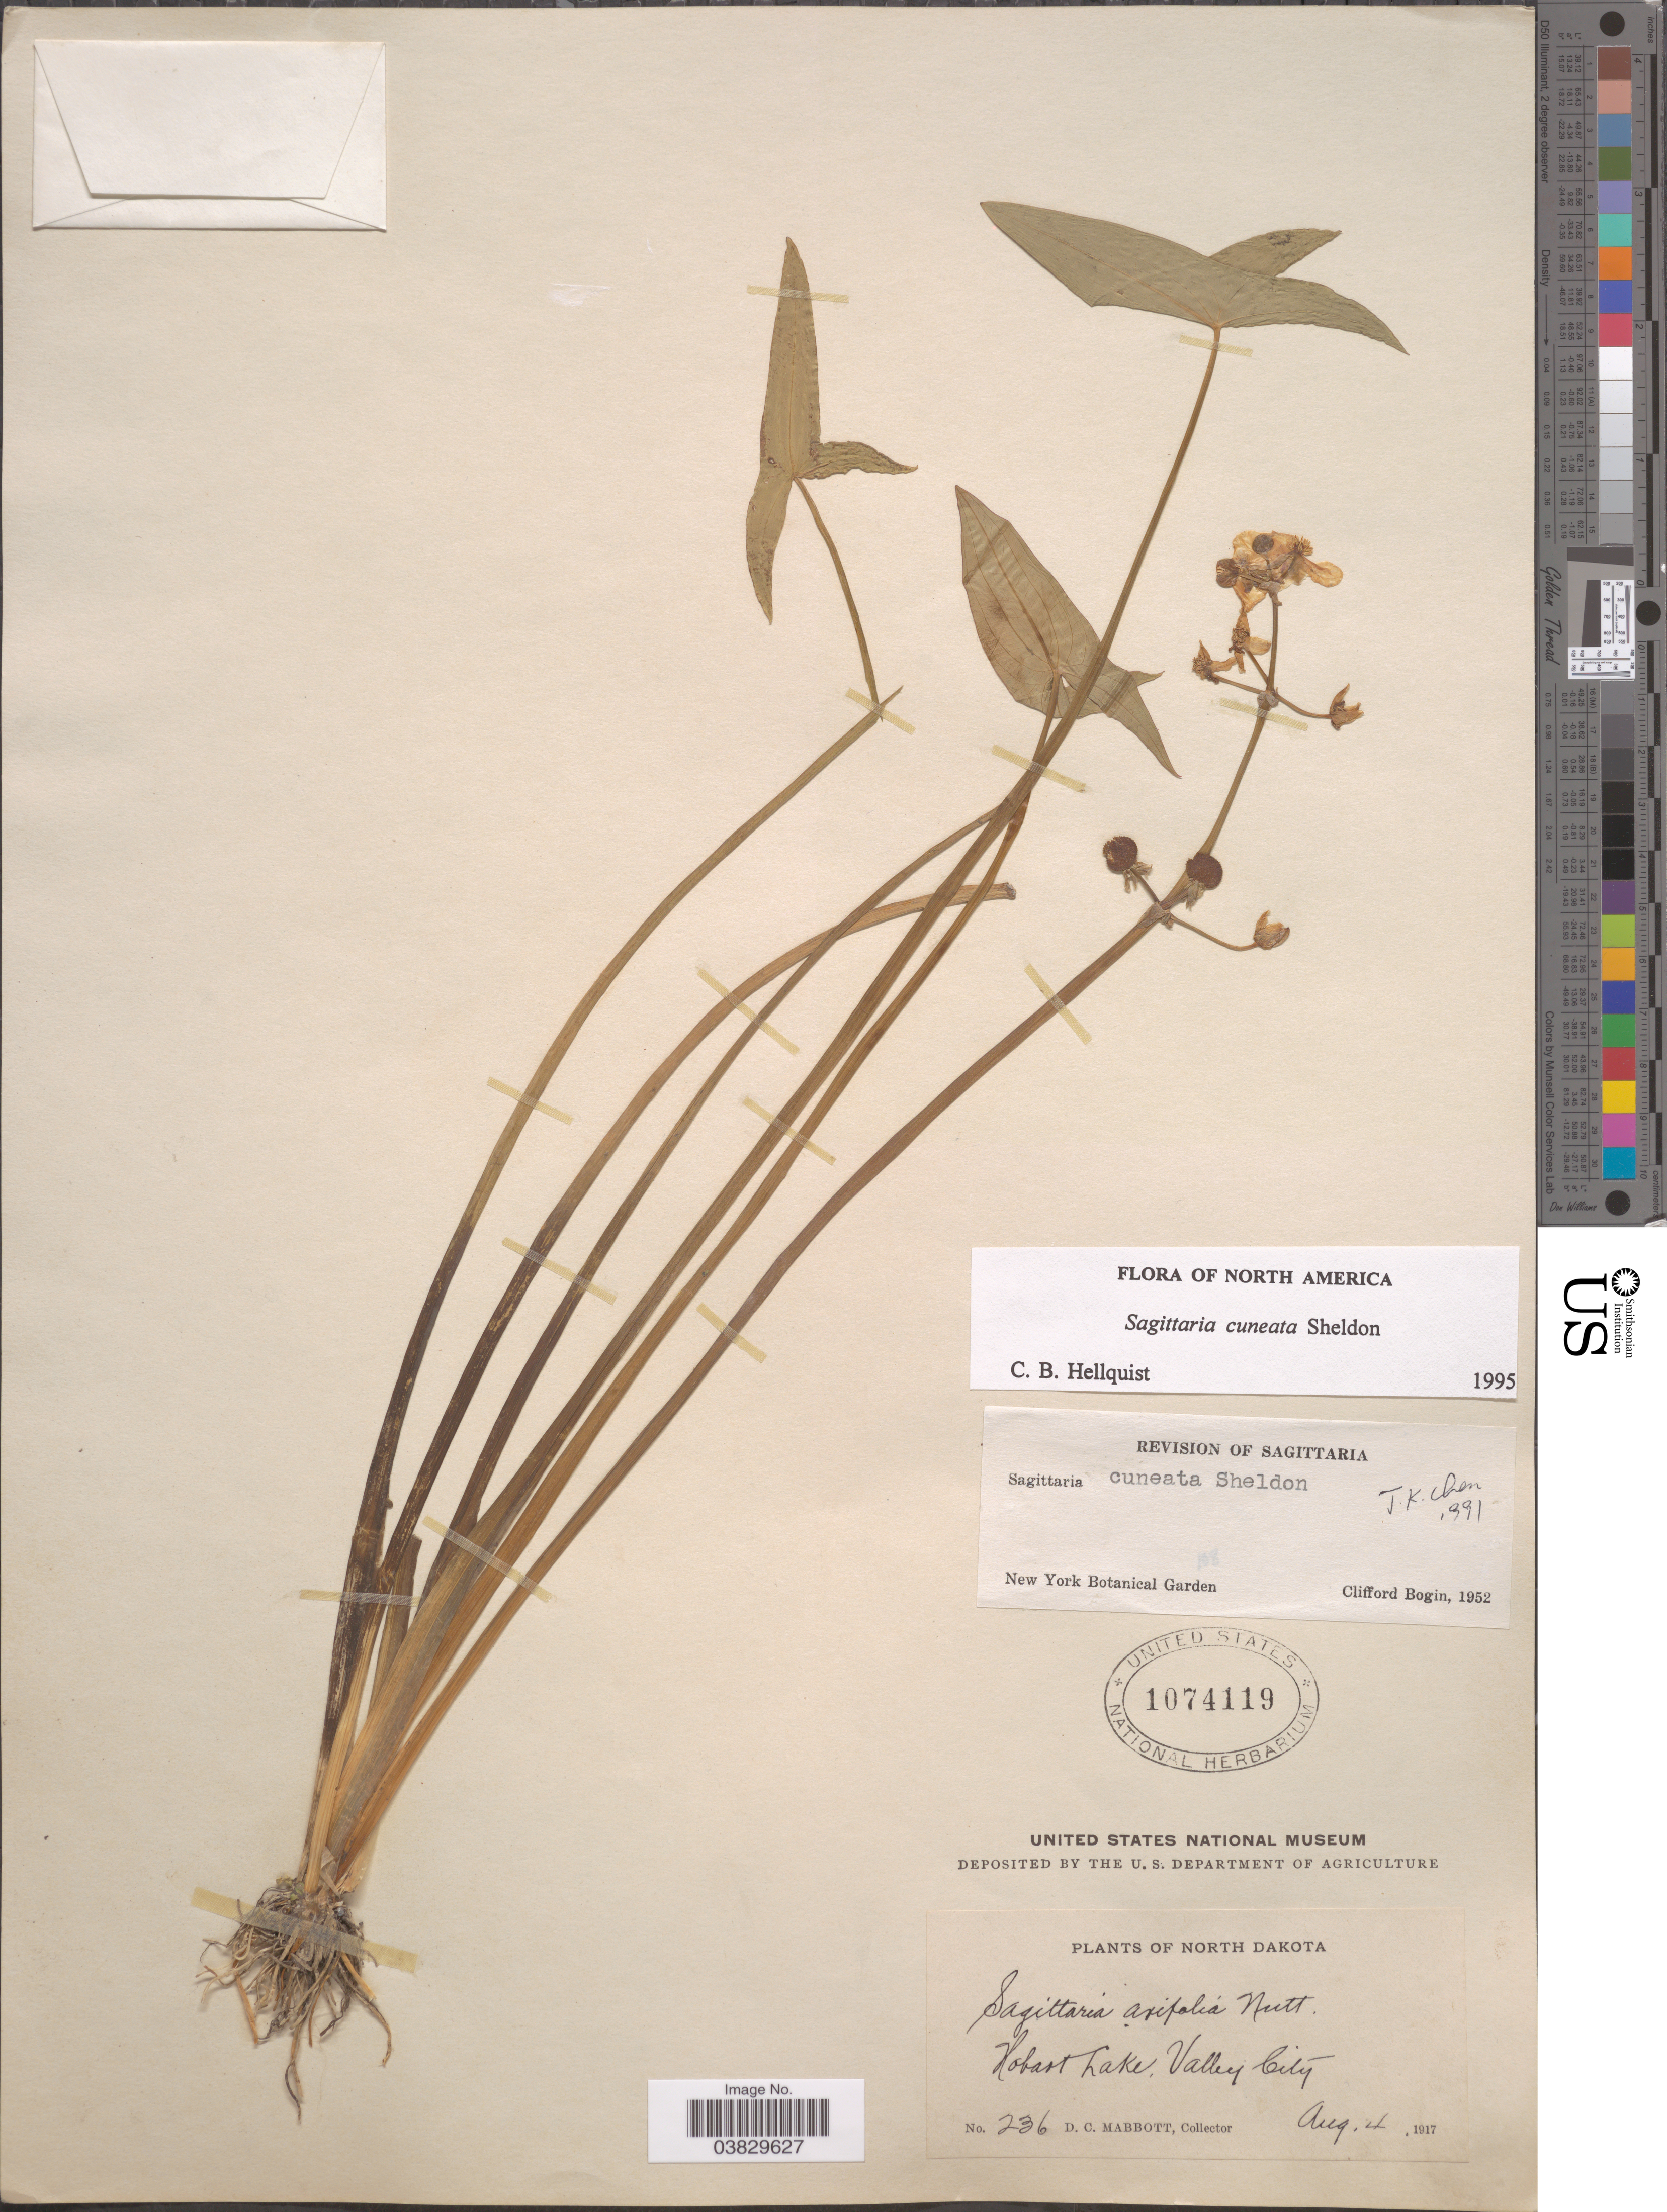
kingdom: Plantae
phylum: Tracheophyta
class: Liliopsida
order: Alismatales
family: Alismataceae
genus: Sagittaria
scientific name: Sagittaria cuneata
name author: E. Sheld.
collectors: D. Mabbott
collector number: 236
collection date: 1917-08-04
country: United States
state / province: North Dakota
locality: Hobart Lake, Valley City.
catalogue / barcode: US 1074119